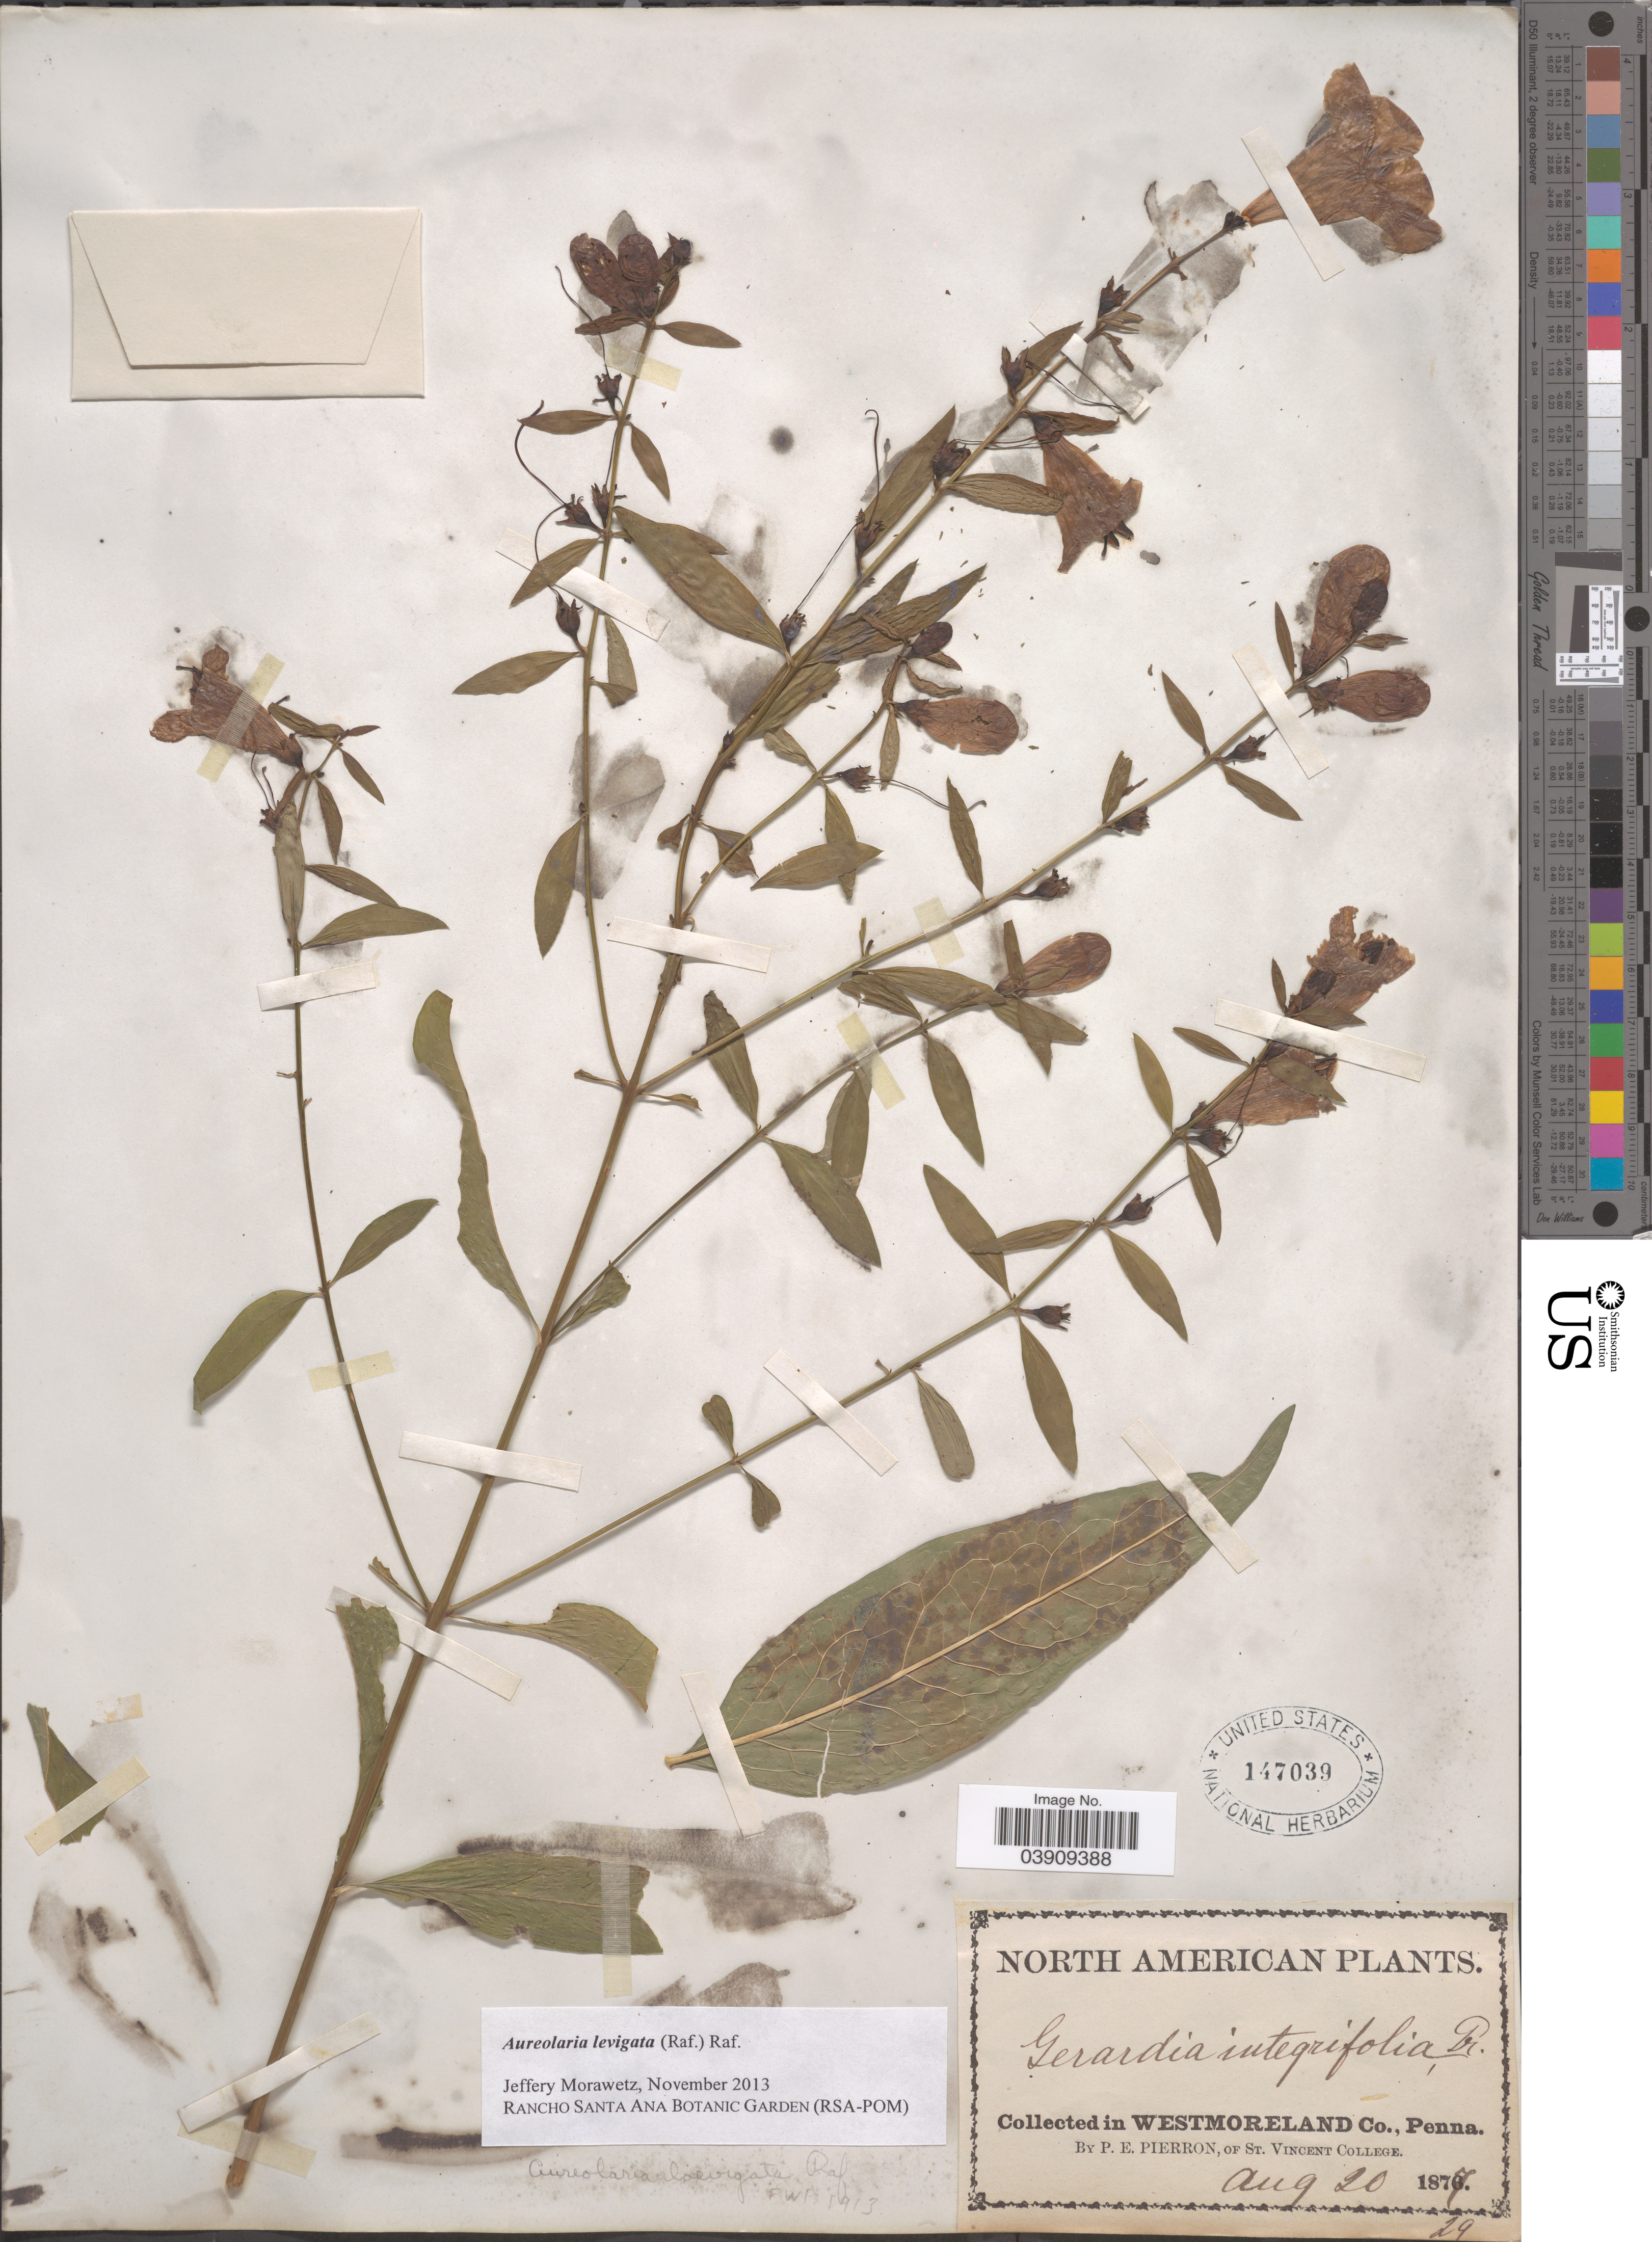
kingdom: Plantae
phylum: Tracheophyta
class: Magnoliopsida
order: Lamiales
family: Orobanchaceae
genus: Aureolaria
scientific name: Aureolaria laevigata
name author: (Raf.) Raf.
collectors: P. Pierron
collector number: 29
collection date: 1877-08-20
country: United States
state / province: Pennsylvania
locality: Westmoreland Co.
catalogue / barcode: US 147039